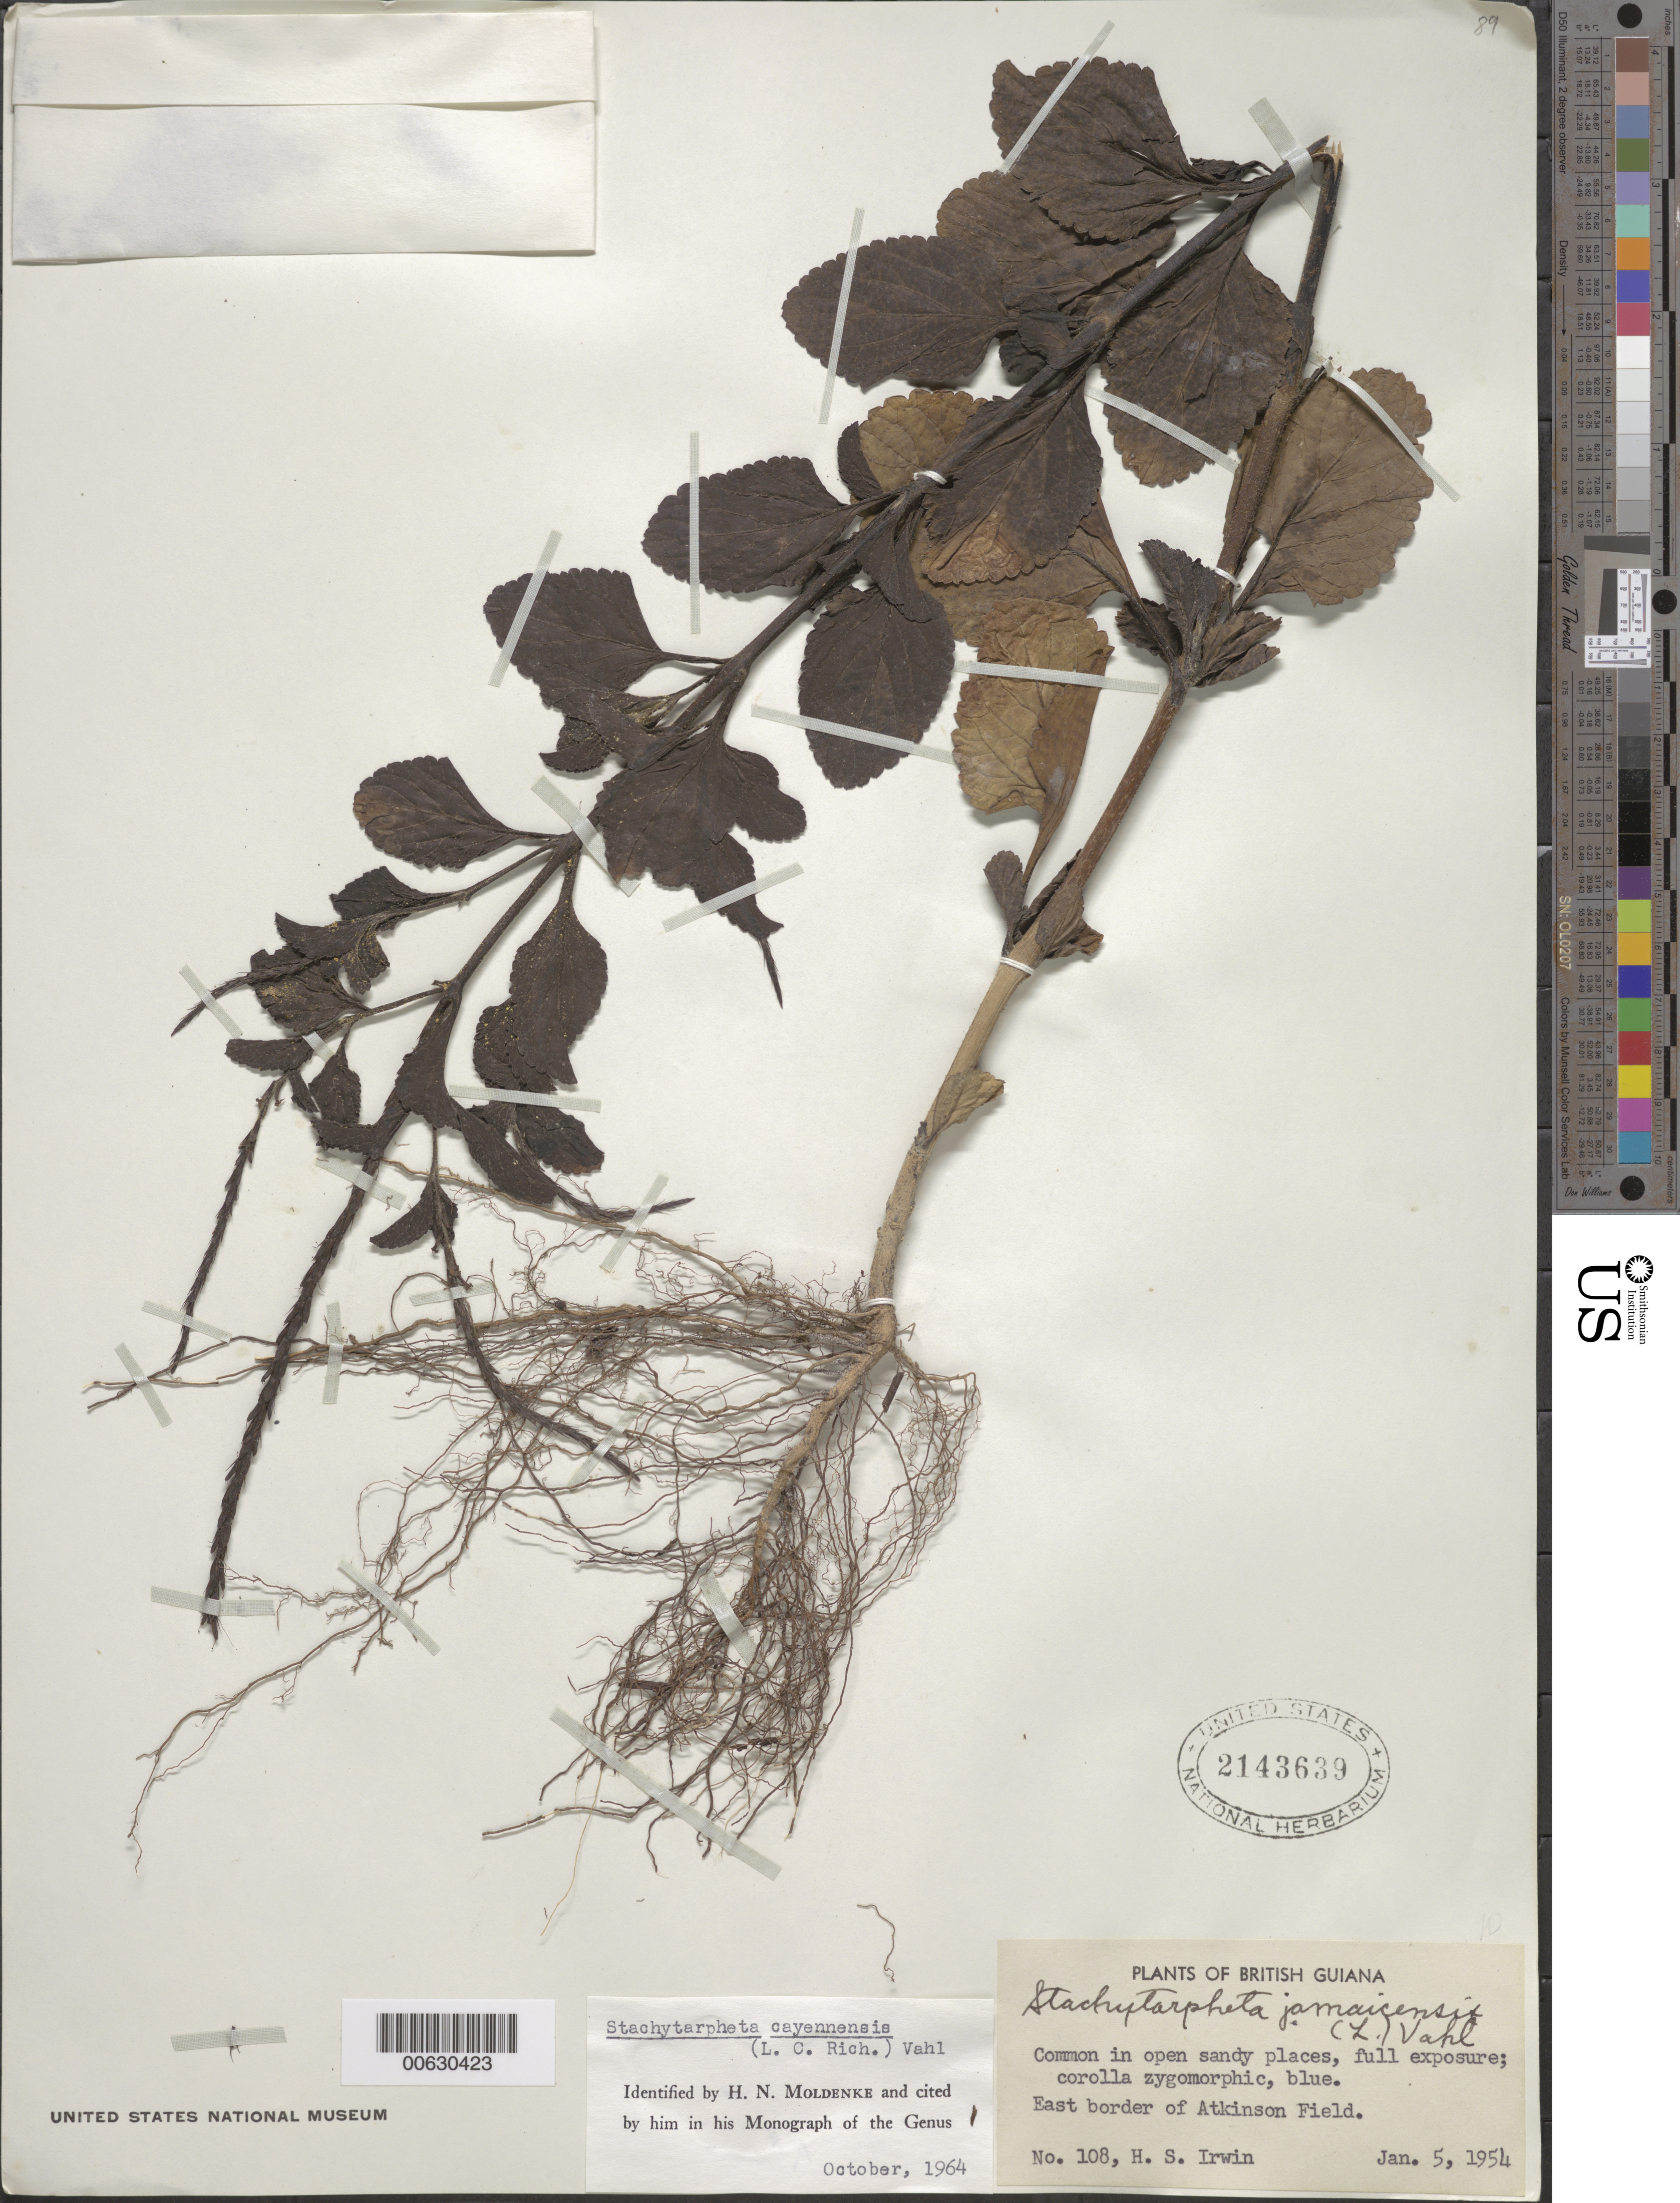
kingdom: Plantae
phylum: Tracheophyta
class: Magnoliopsida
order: Lamiales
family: Verbenaceae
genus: Stachytarpheta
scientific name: Stachytarpheta cayennensis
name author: (Rich.) Vahl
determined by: Moldenke, H. N.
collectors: H. Irwin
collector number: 108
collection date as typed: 5-Jan-54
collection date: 1954-01-05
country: Guyana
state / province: Demerara-Mahaica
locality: Atkinson Field, E border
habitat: Open sandy places, full exposure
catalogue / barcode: US 2143639